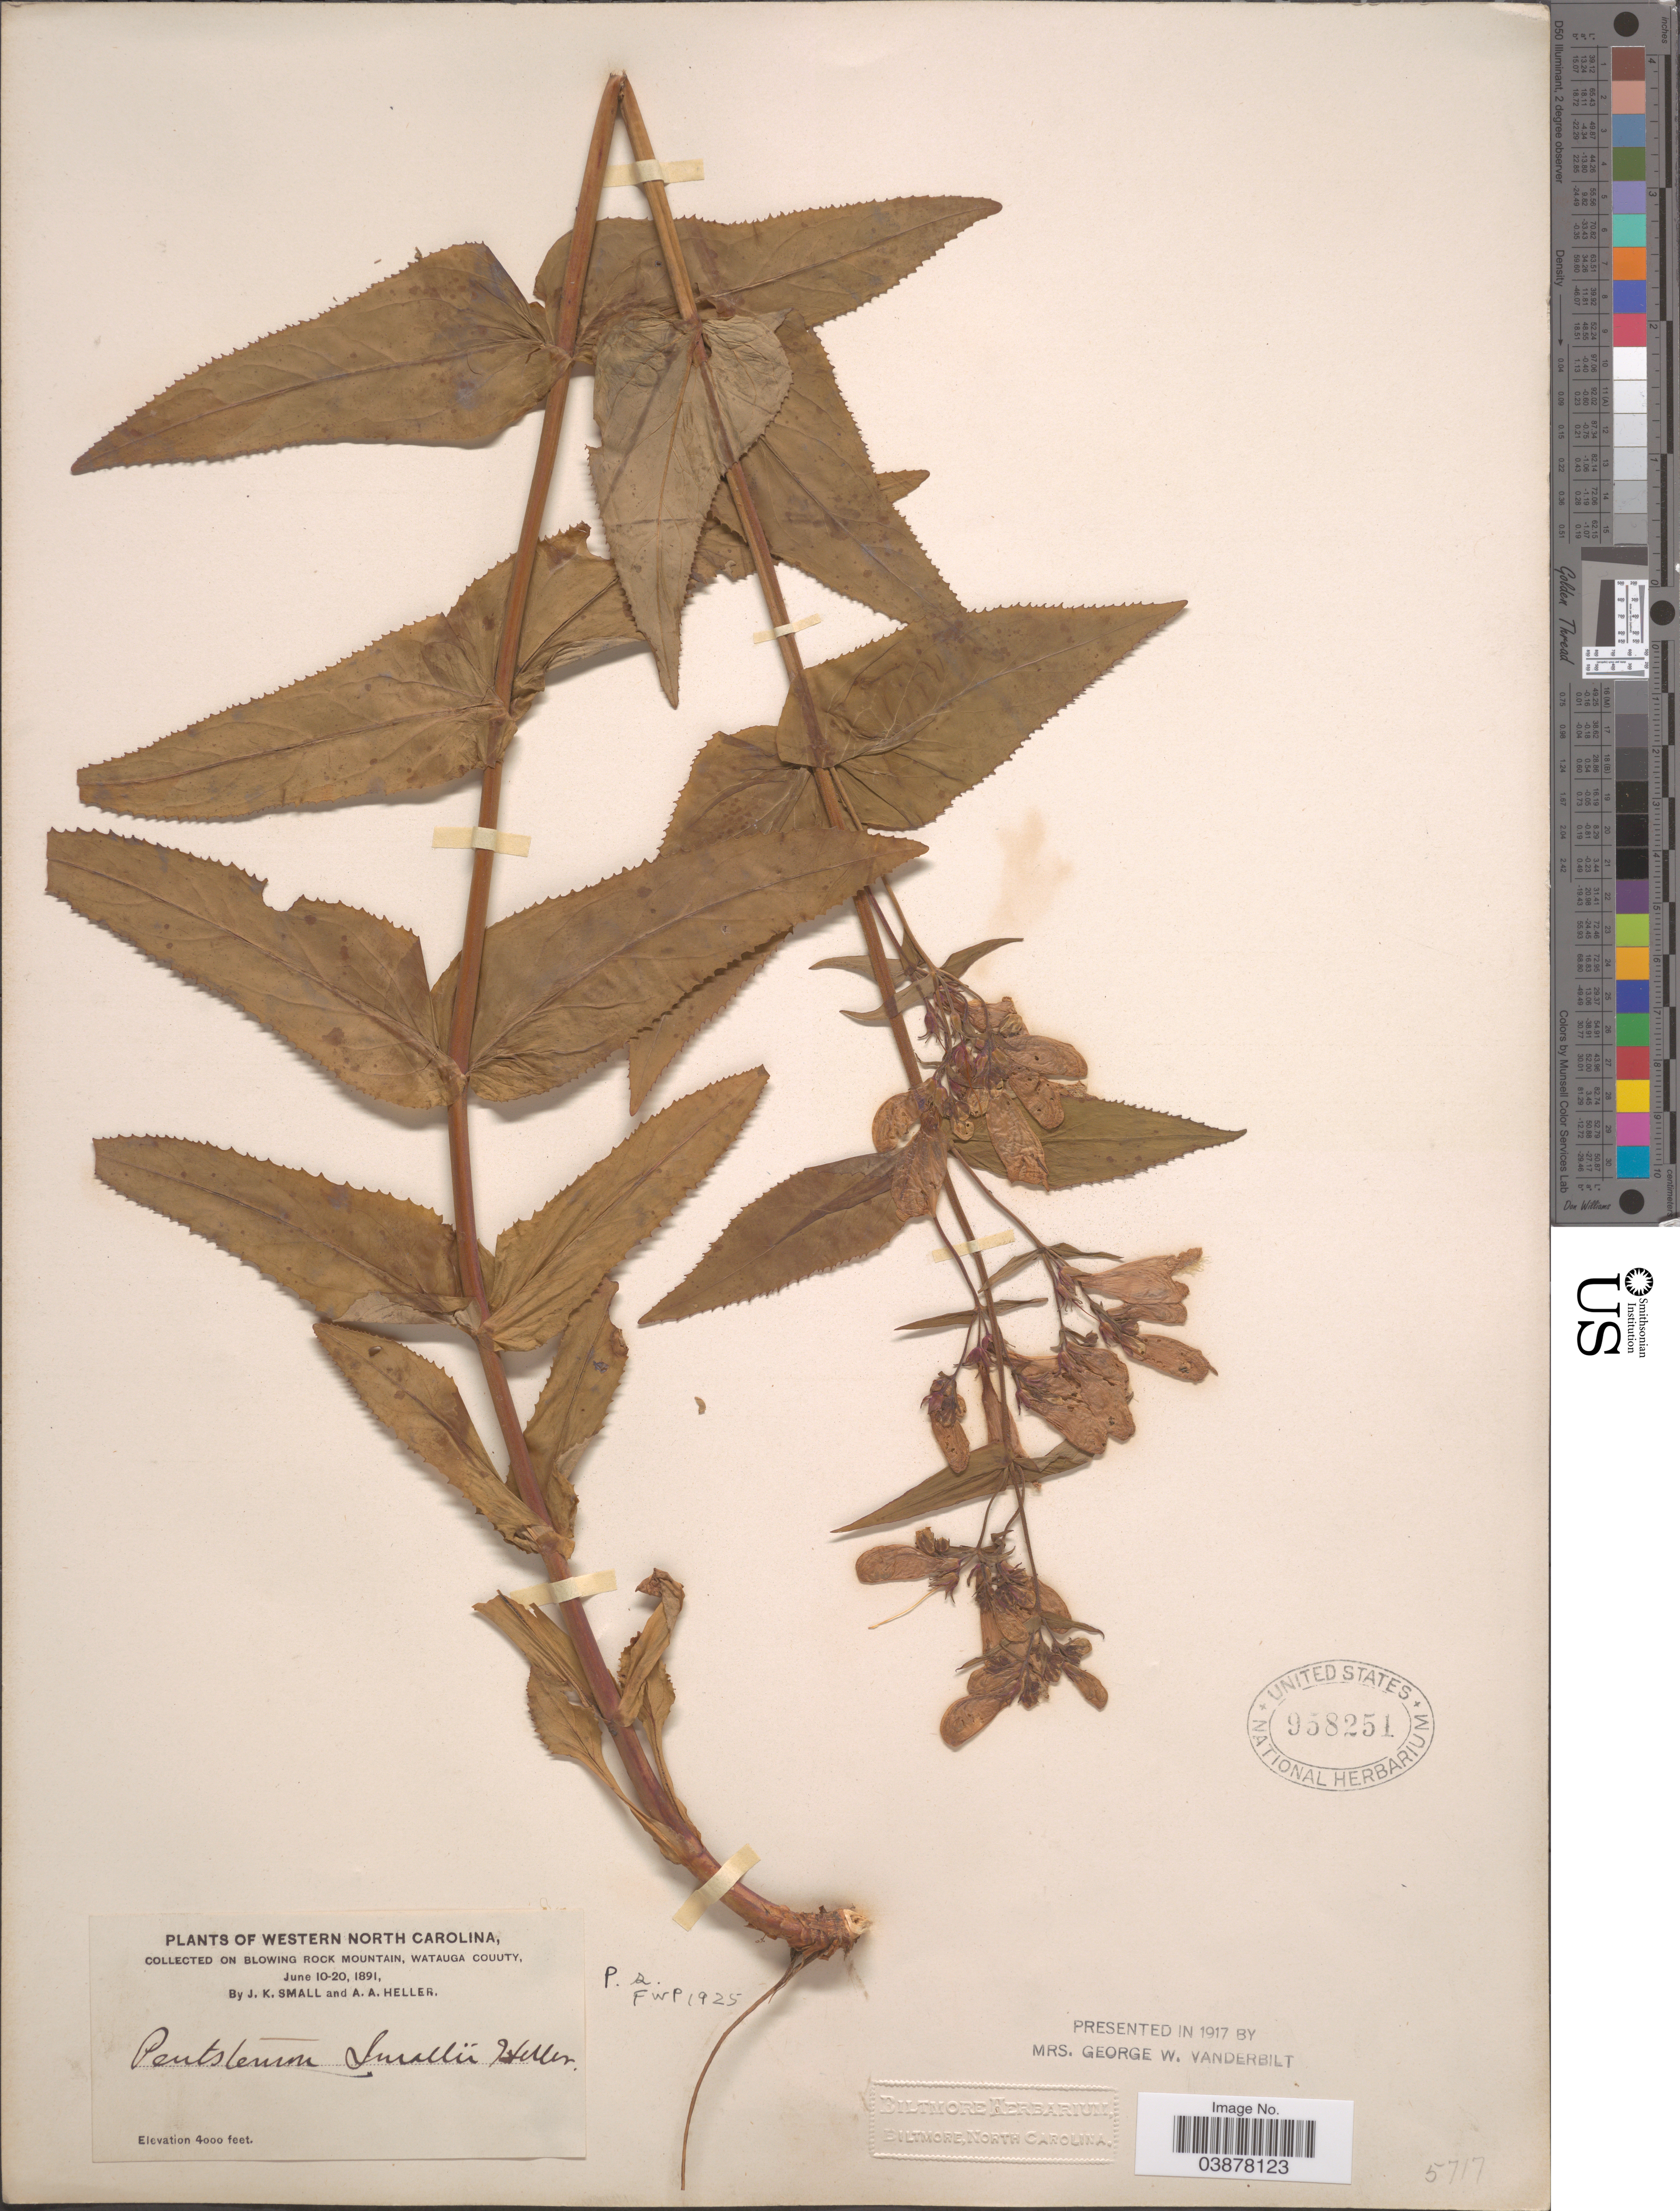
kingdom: Plantae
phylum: Tracheophyta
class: Magnoliopsida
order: Lamiales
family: Plantaginaceae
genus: Penstemon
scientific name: Penstemon smallii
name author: A. Heller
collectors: J. K. Small & A. A. Heller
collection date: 1891-06-10/1891-06-20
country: United States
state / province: North Carolina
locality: Western North Carolina. On Blowing Rock Mountain, Watauga Couuty.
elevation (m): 1219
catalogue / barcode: US 958251